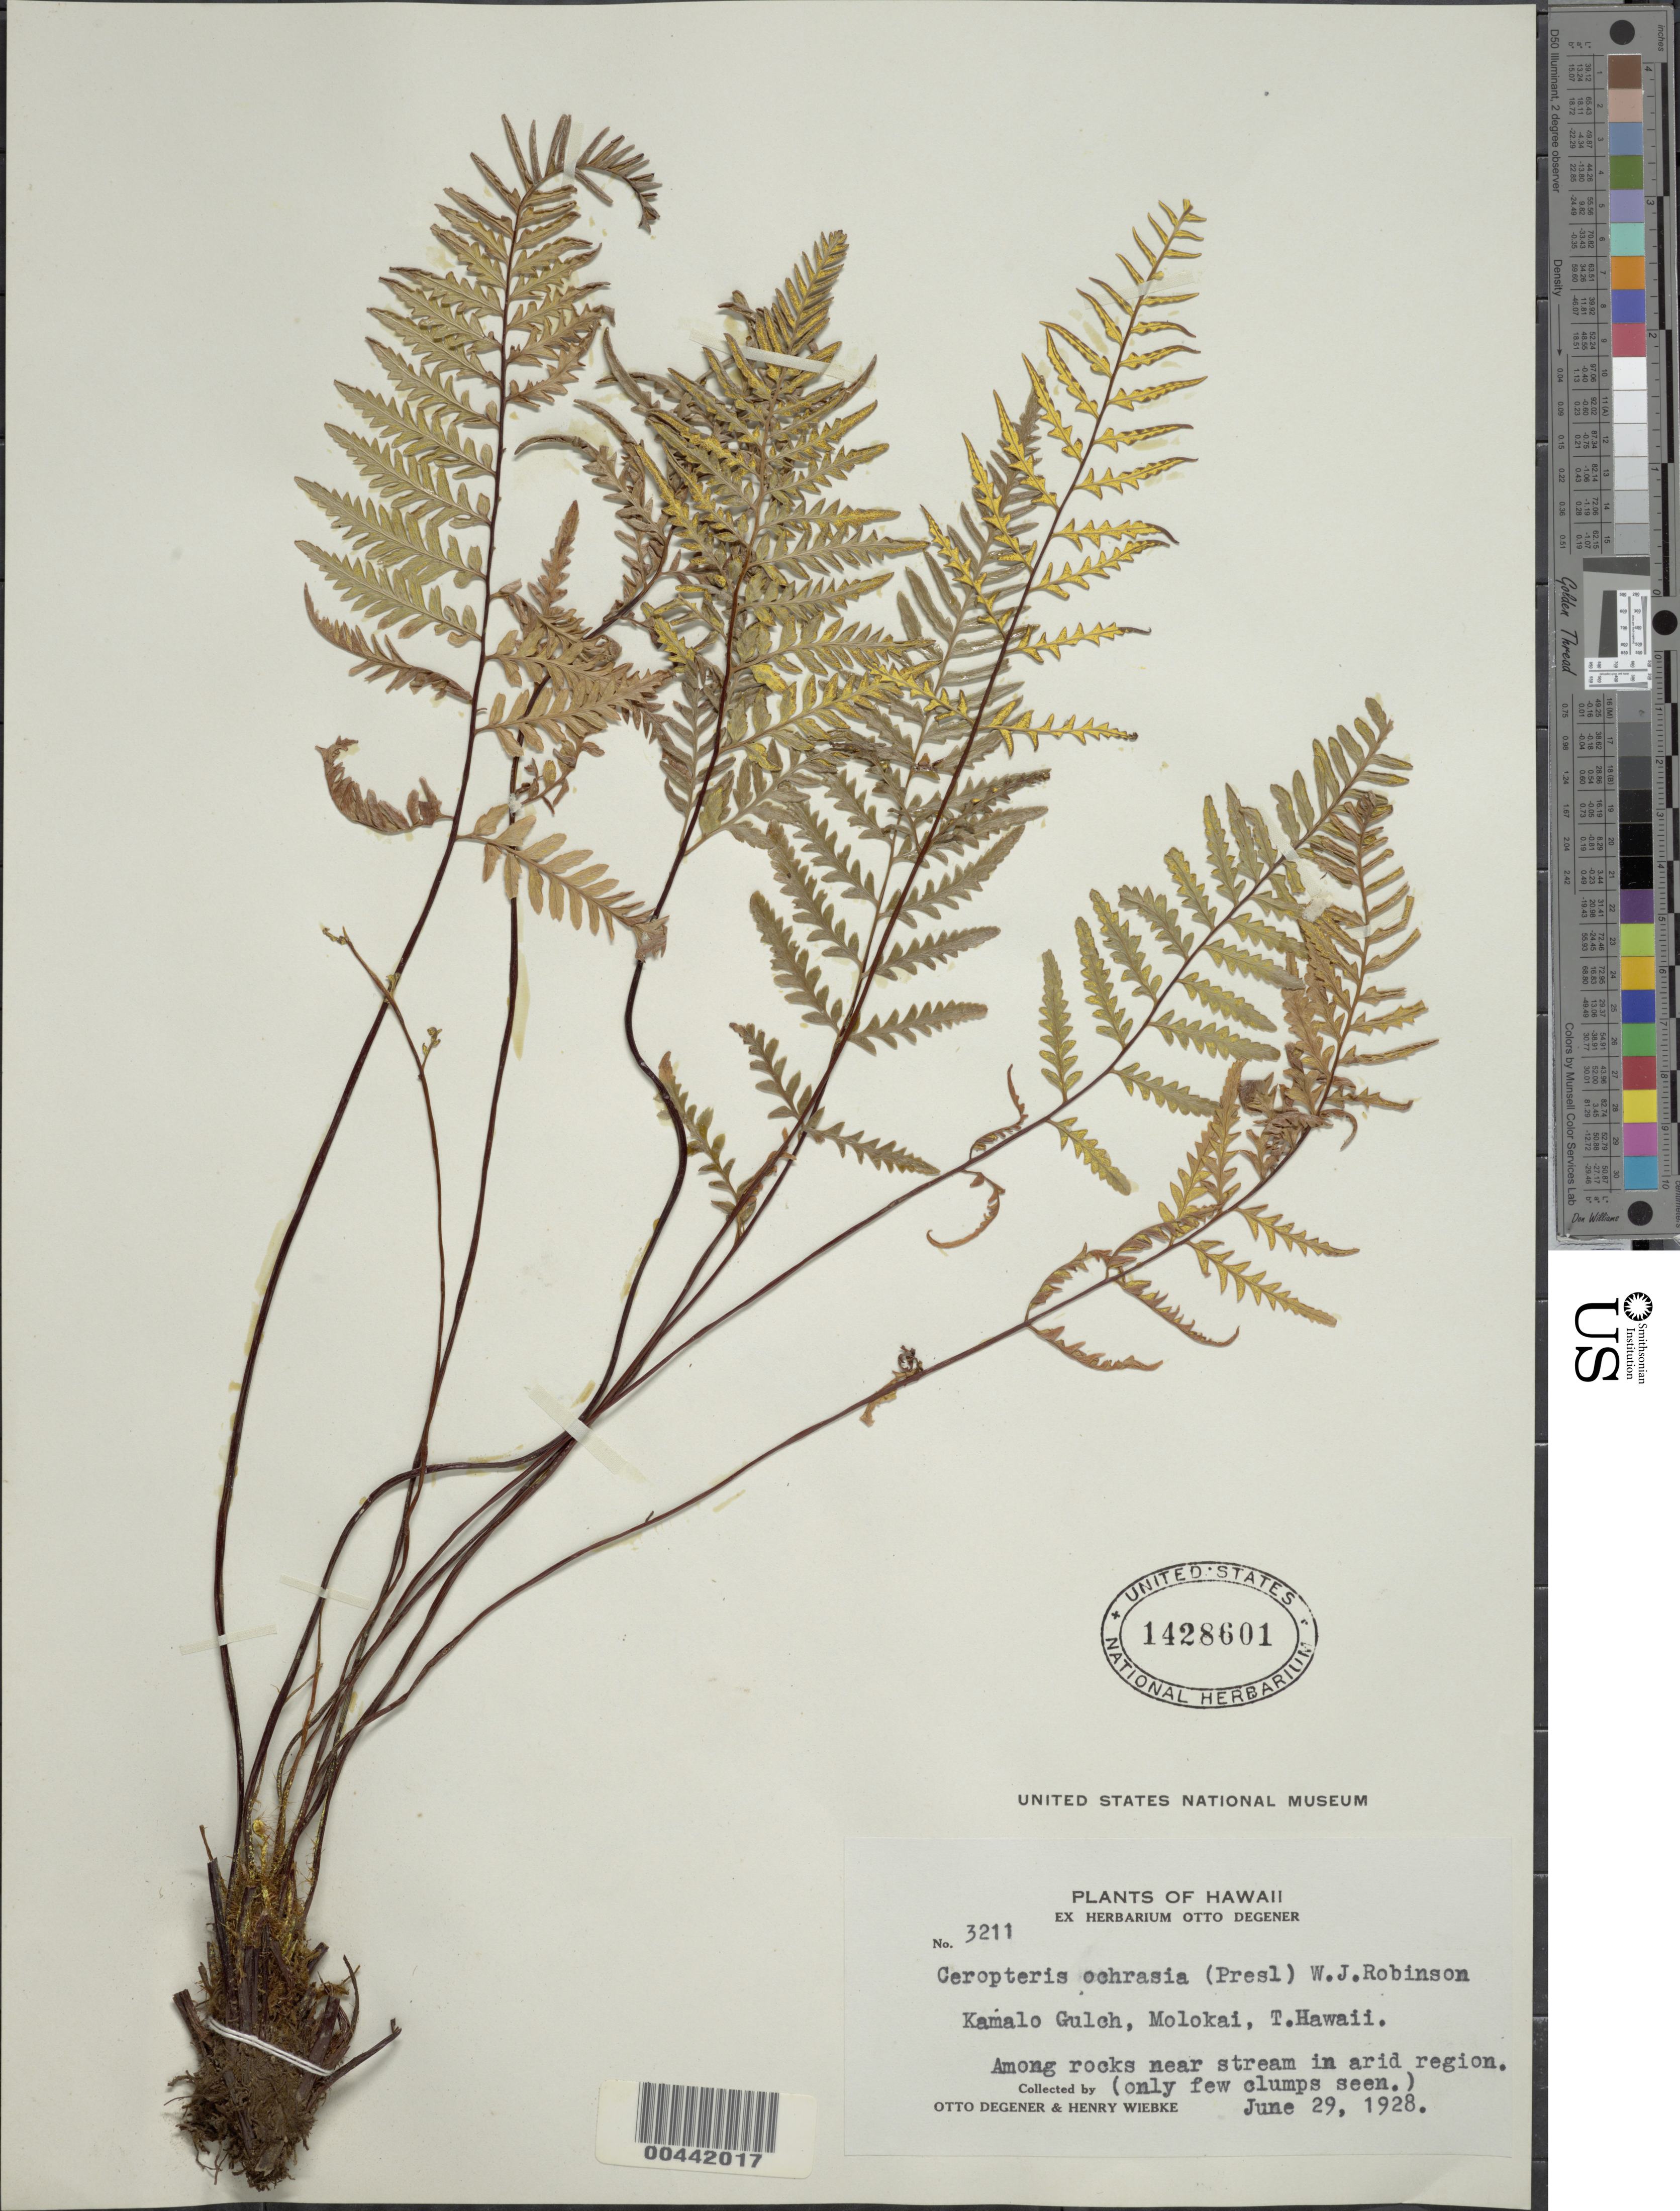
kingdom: Plantae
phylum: Tracheophyta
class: Polypodiopsida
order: Polypodiales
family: Pteridaceae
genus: Pityrogramma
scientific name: Pityrogramma austroamericana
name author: Domin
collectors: O. Degener & H. Wiebke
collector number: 3211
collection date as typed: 29 Jun 1928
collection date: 1928-06-29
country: United States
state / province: Hawaii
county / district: Maui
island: Moloka'i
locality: Kamalo Gulch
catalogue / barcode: US 1428601